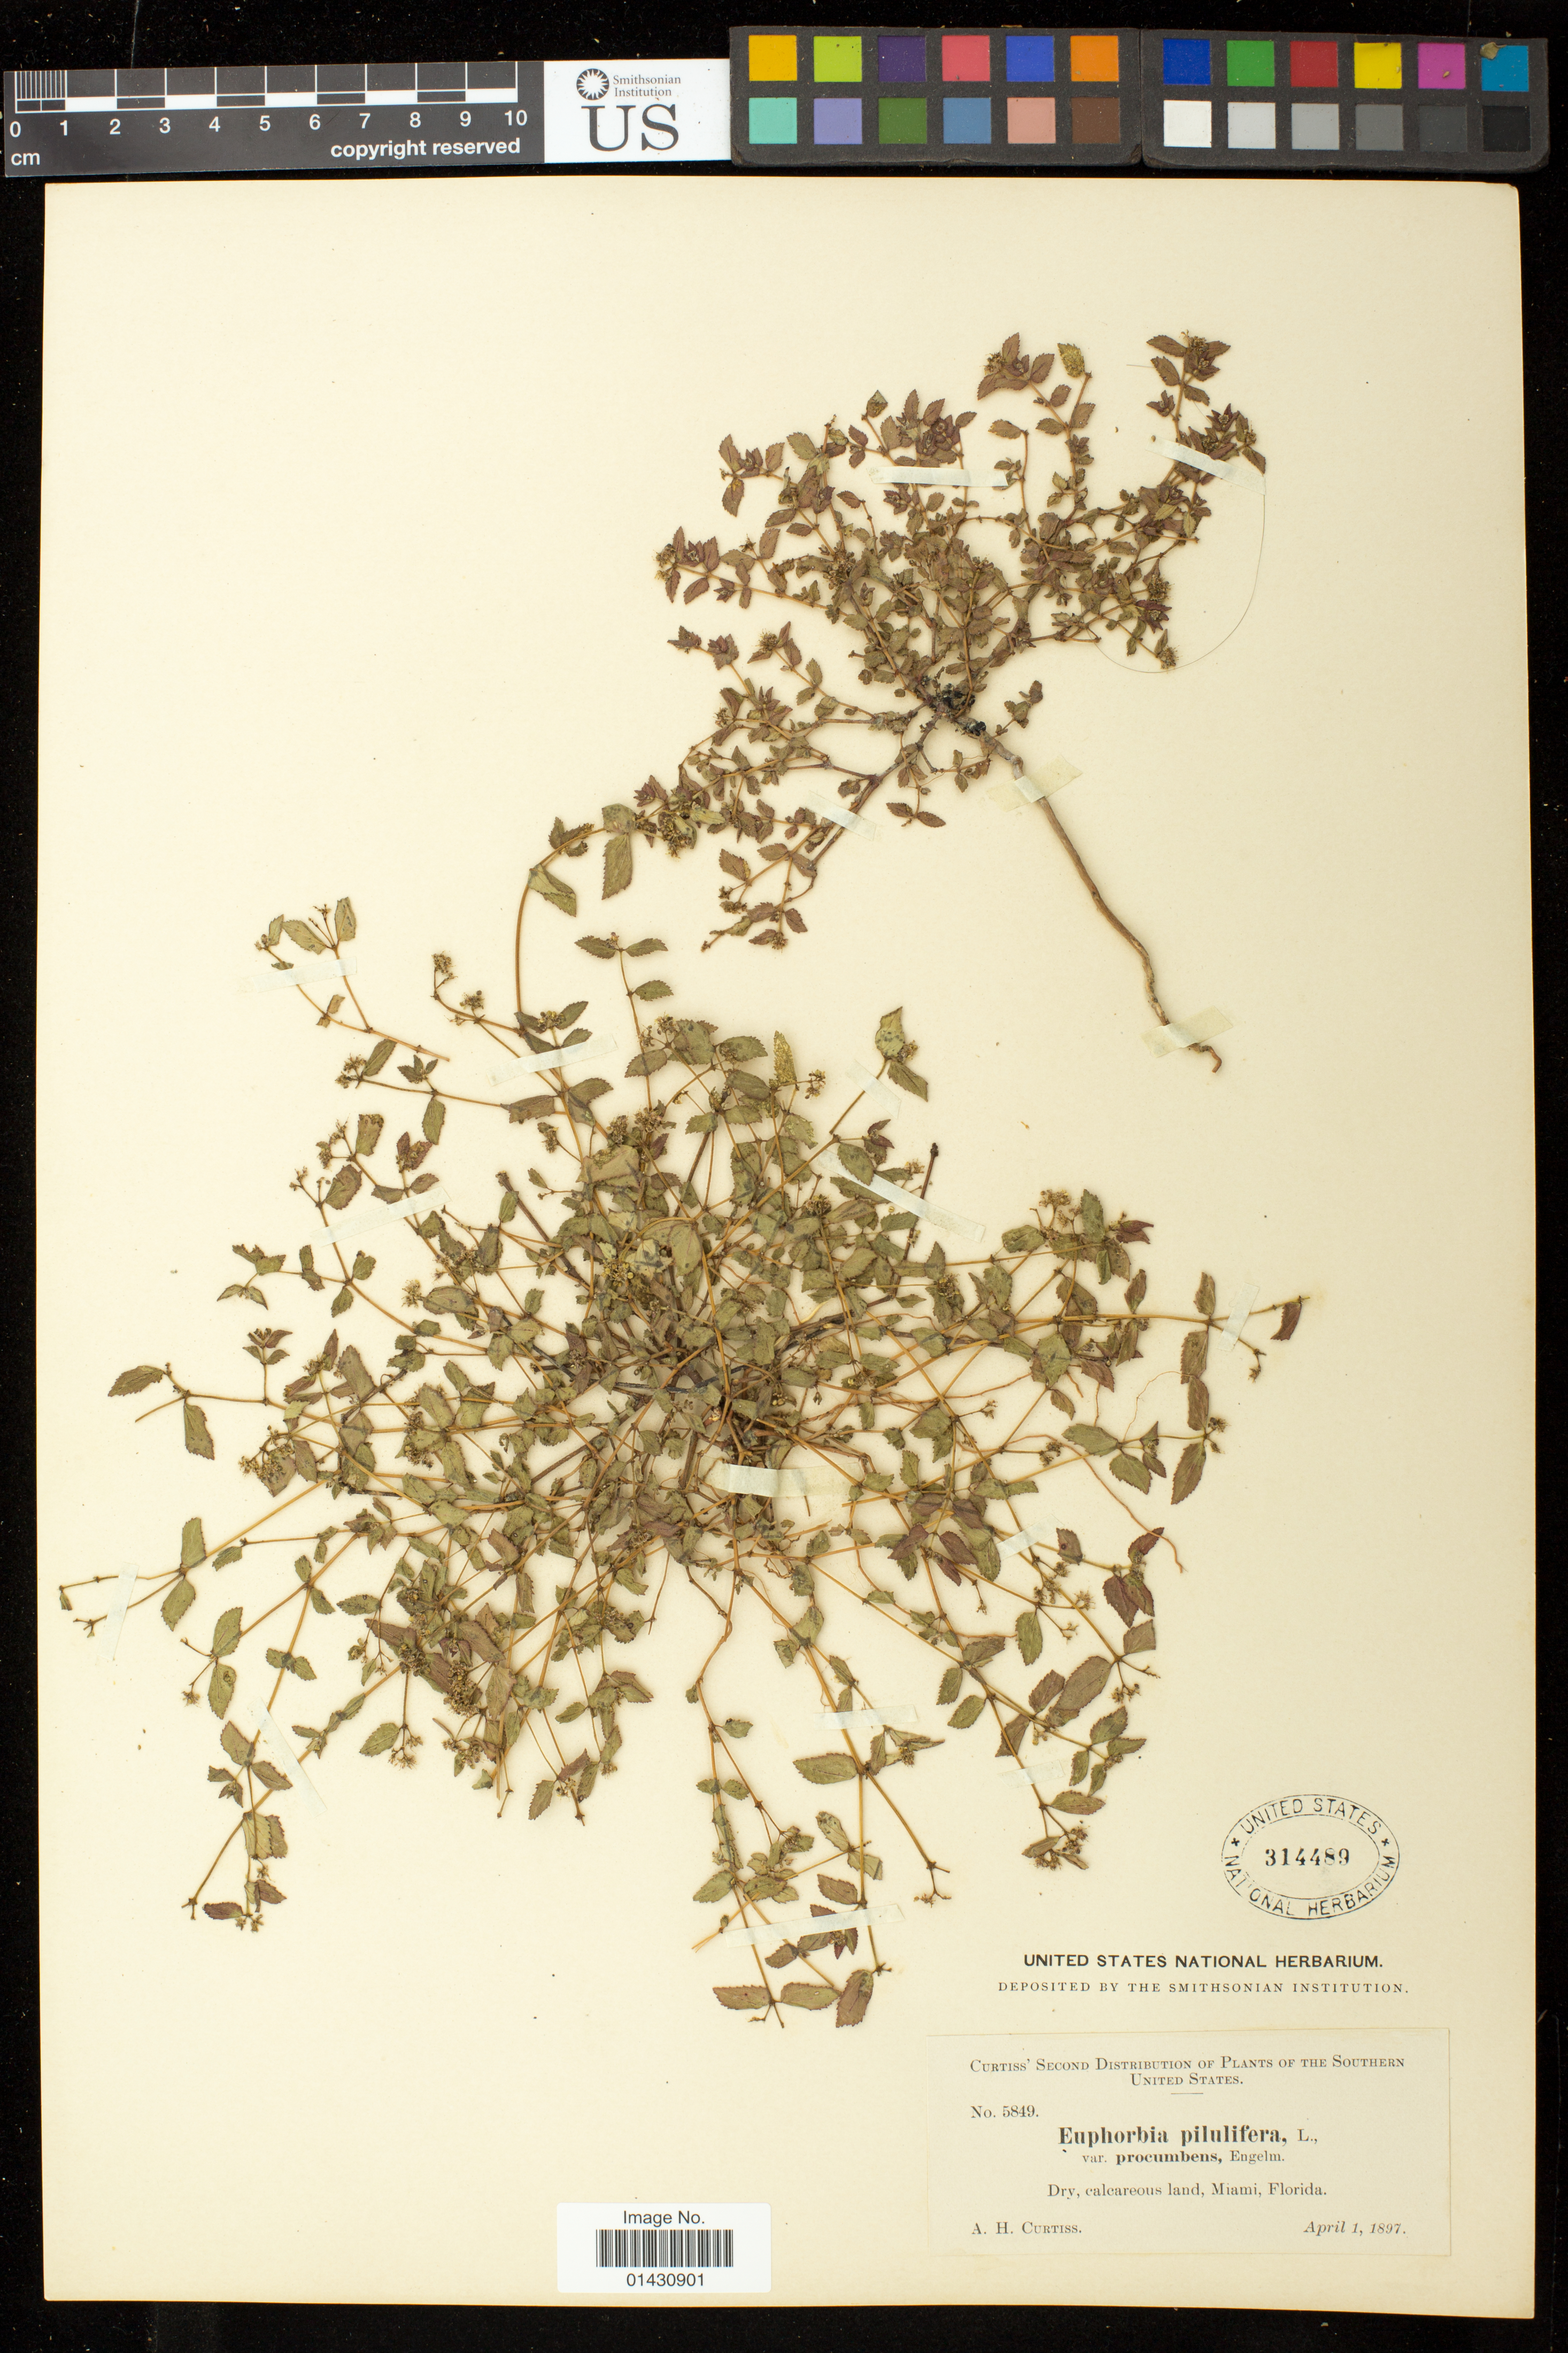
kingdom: Plantae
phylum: Tracheophyta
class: Magnoliopsida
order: Malpighiales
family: Euphorbiaceae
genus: Euphorbia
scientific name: Euphorbia ophthalmica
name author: Pers.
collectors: A. H. Curtiss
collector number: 5849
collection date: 1897-04-01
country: United States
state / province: Florida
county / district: Miami-Dade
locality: Miami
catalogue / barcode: US 314489